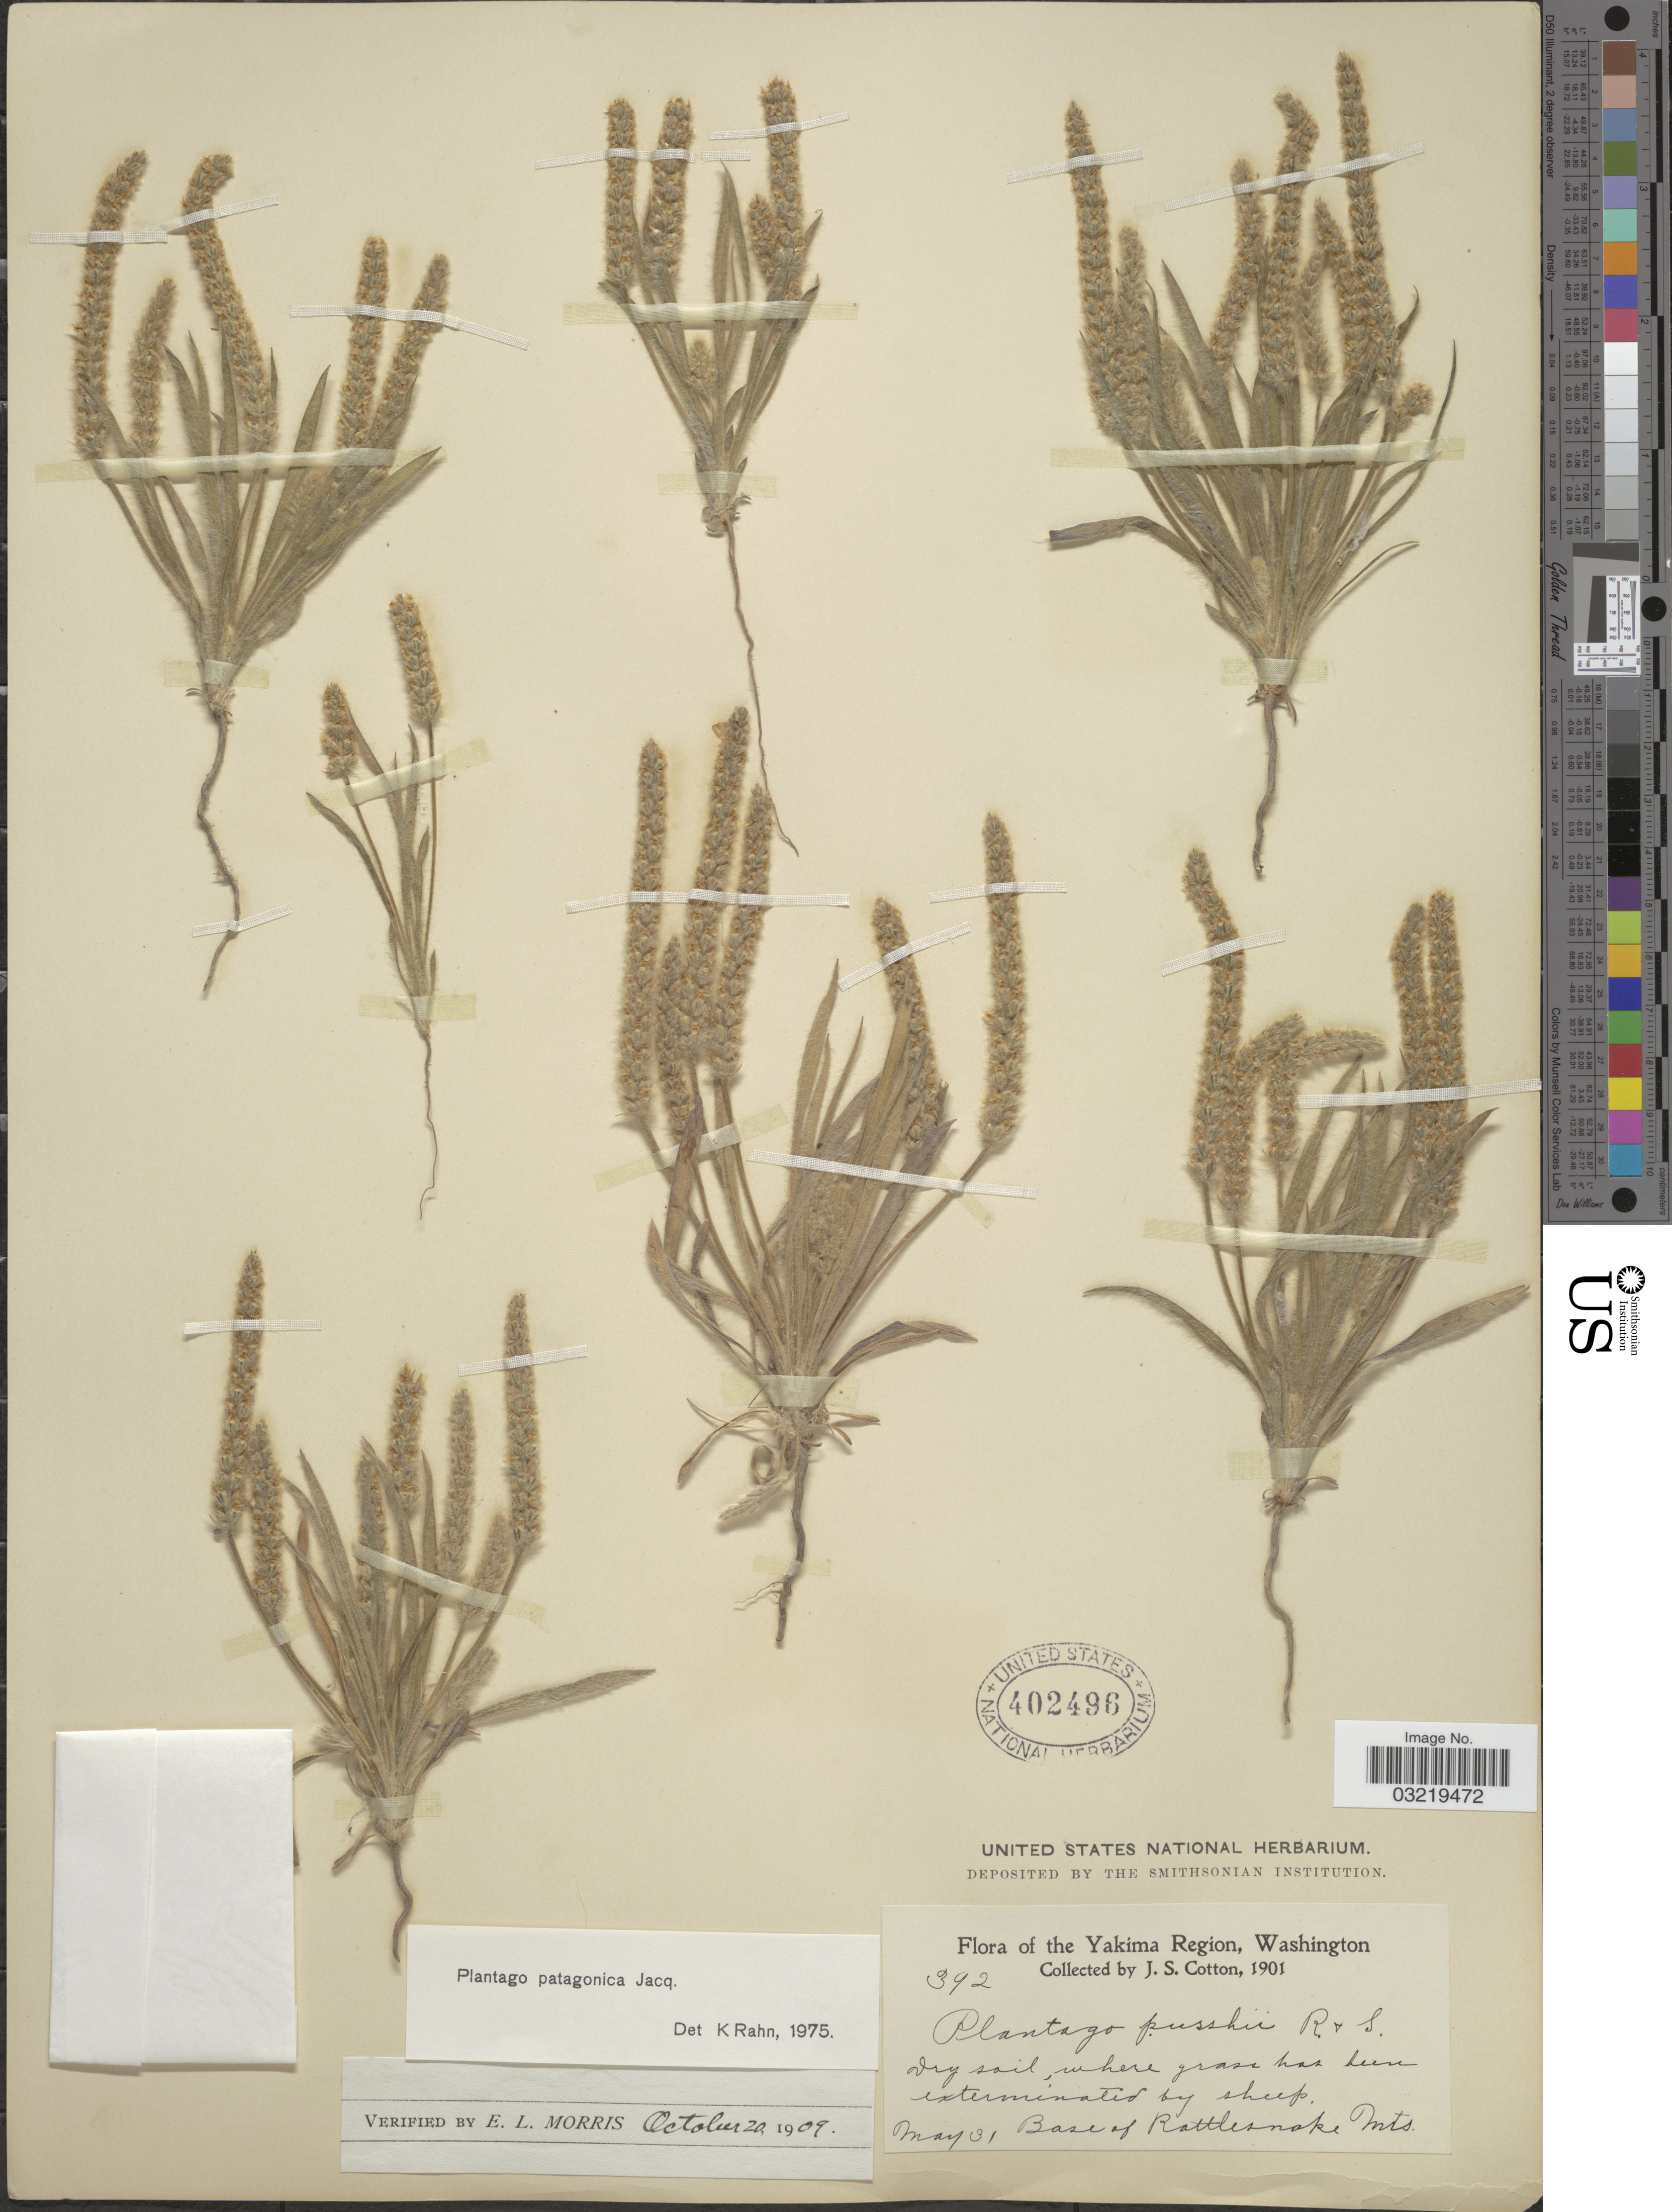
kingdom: Plantae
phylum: Tracheophyta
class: Magnoliopsida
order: Lamiales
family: Plantaginaceae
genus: Plantago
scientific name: Plantago patagonica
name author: Jacq.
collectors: J. S. Cotton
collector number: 392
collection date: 1901-05-31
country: United States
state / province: Washington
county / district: Yakima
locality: Yakima Region. Base of Rattlesnake Mts.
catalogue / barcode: US 402496